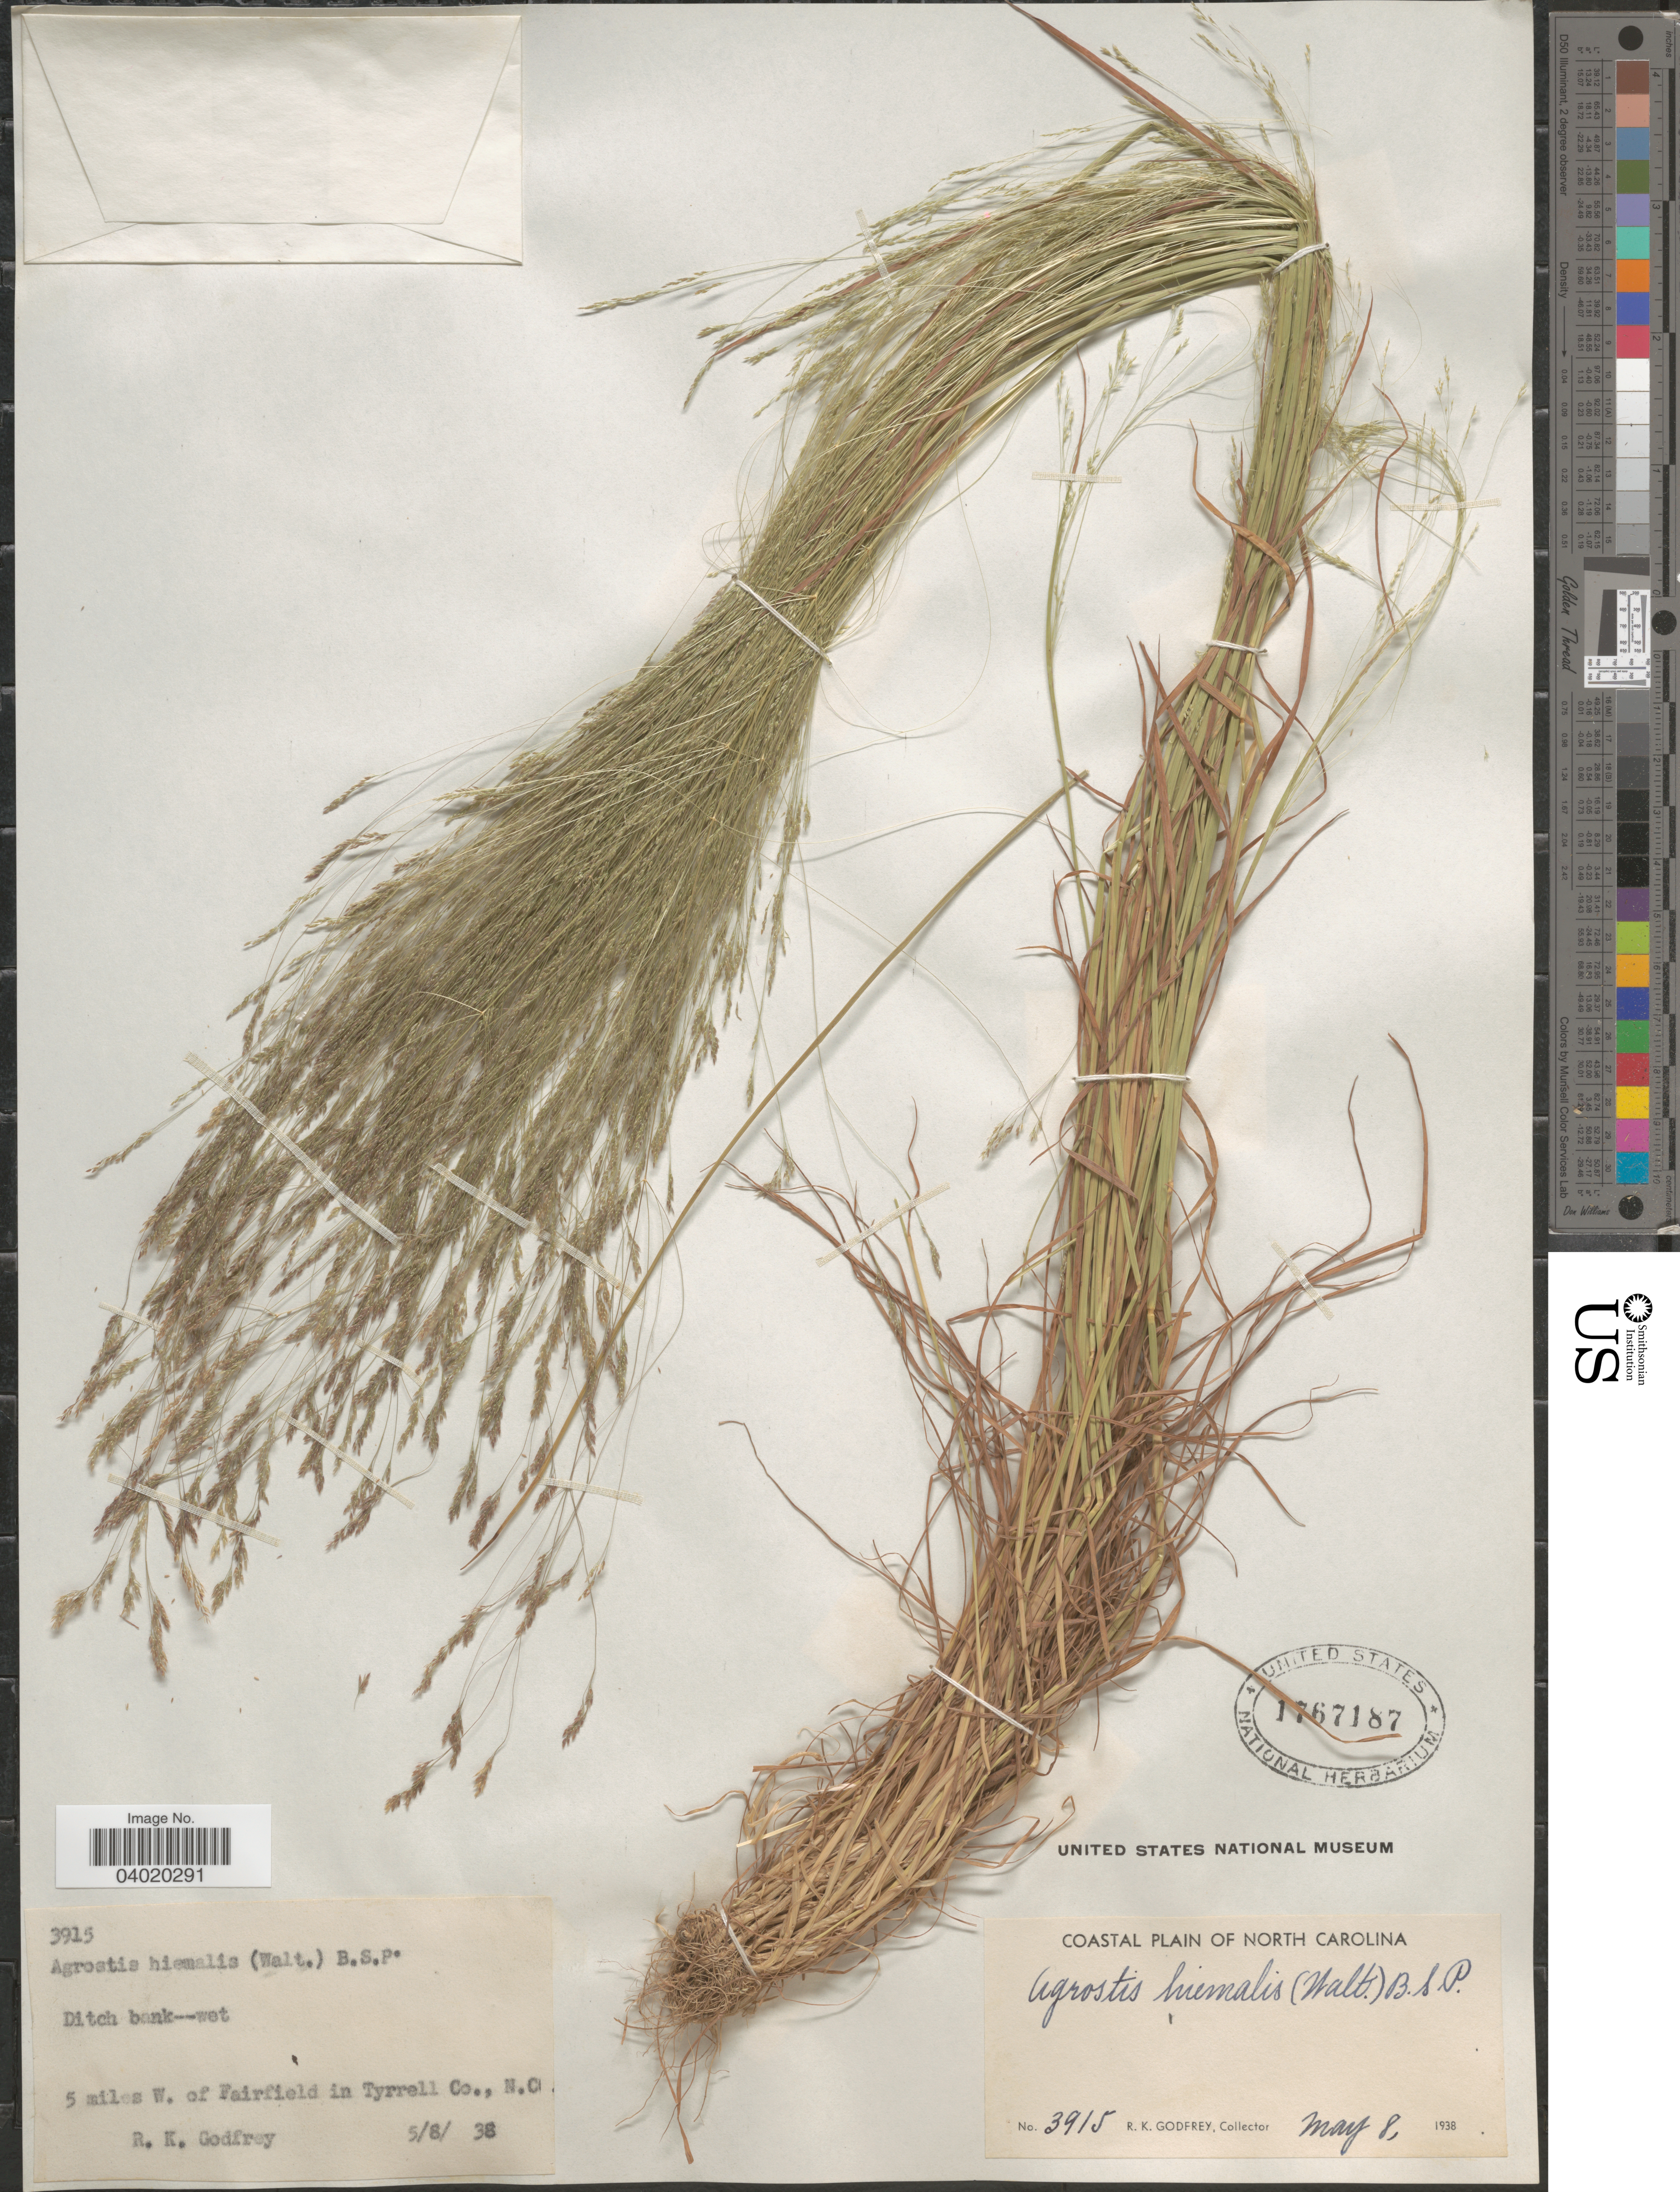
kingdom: Plantae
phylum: Tracheophyta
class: Liliopsida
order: Poales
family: Poaceae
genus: Agrostis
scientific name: Agrostis hyemalis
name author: (Walter) Britton et al.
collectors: R. K. Godfrey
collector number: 3915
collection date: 1938-05-08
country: United States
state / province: North Carolina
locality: Coastal Plain of North Carolina. 5 miles W. of Fairfield in Tyrrell Co.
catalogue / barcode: US 1767187